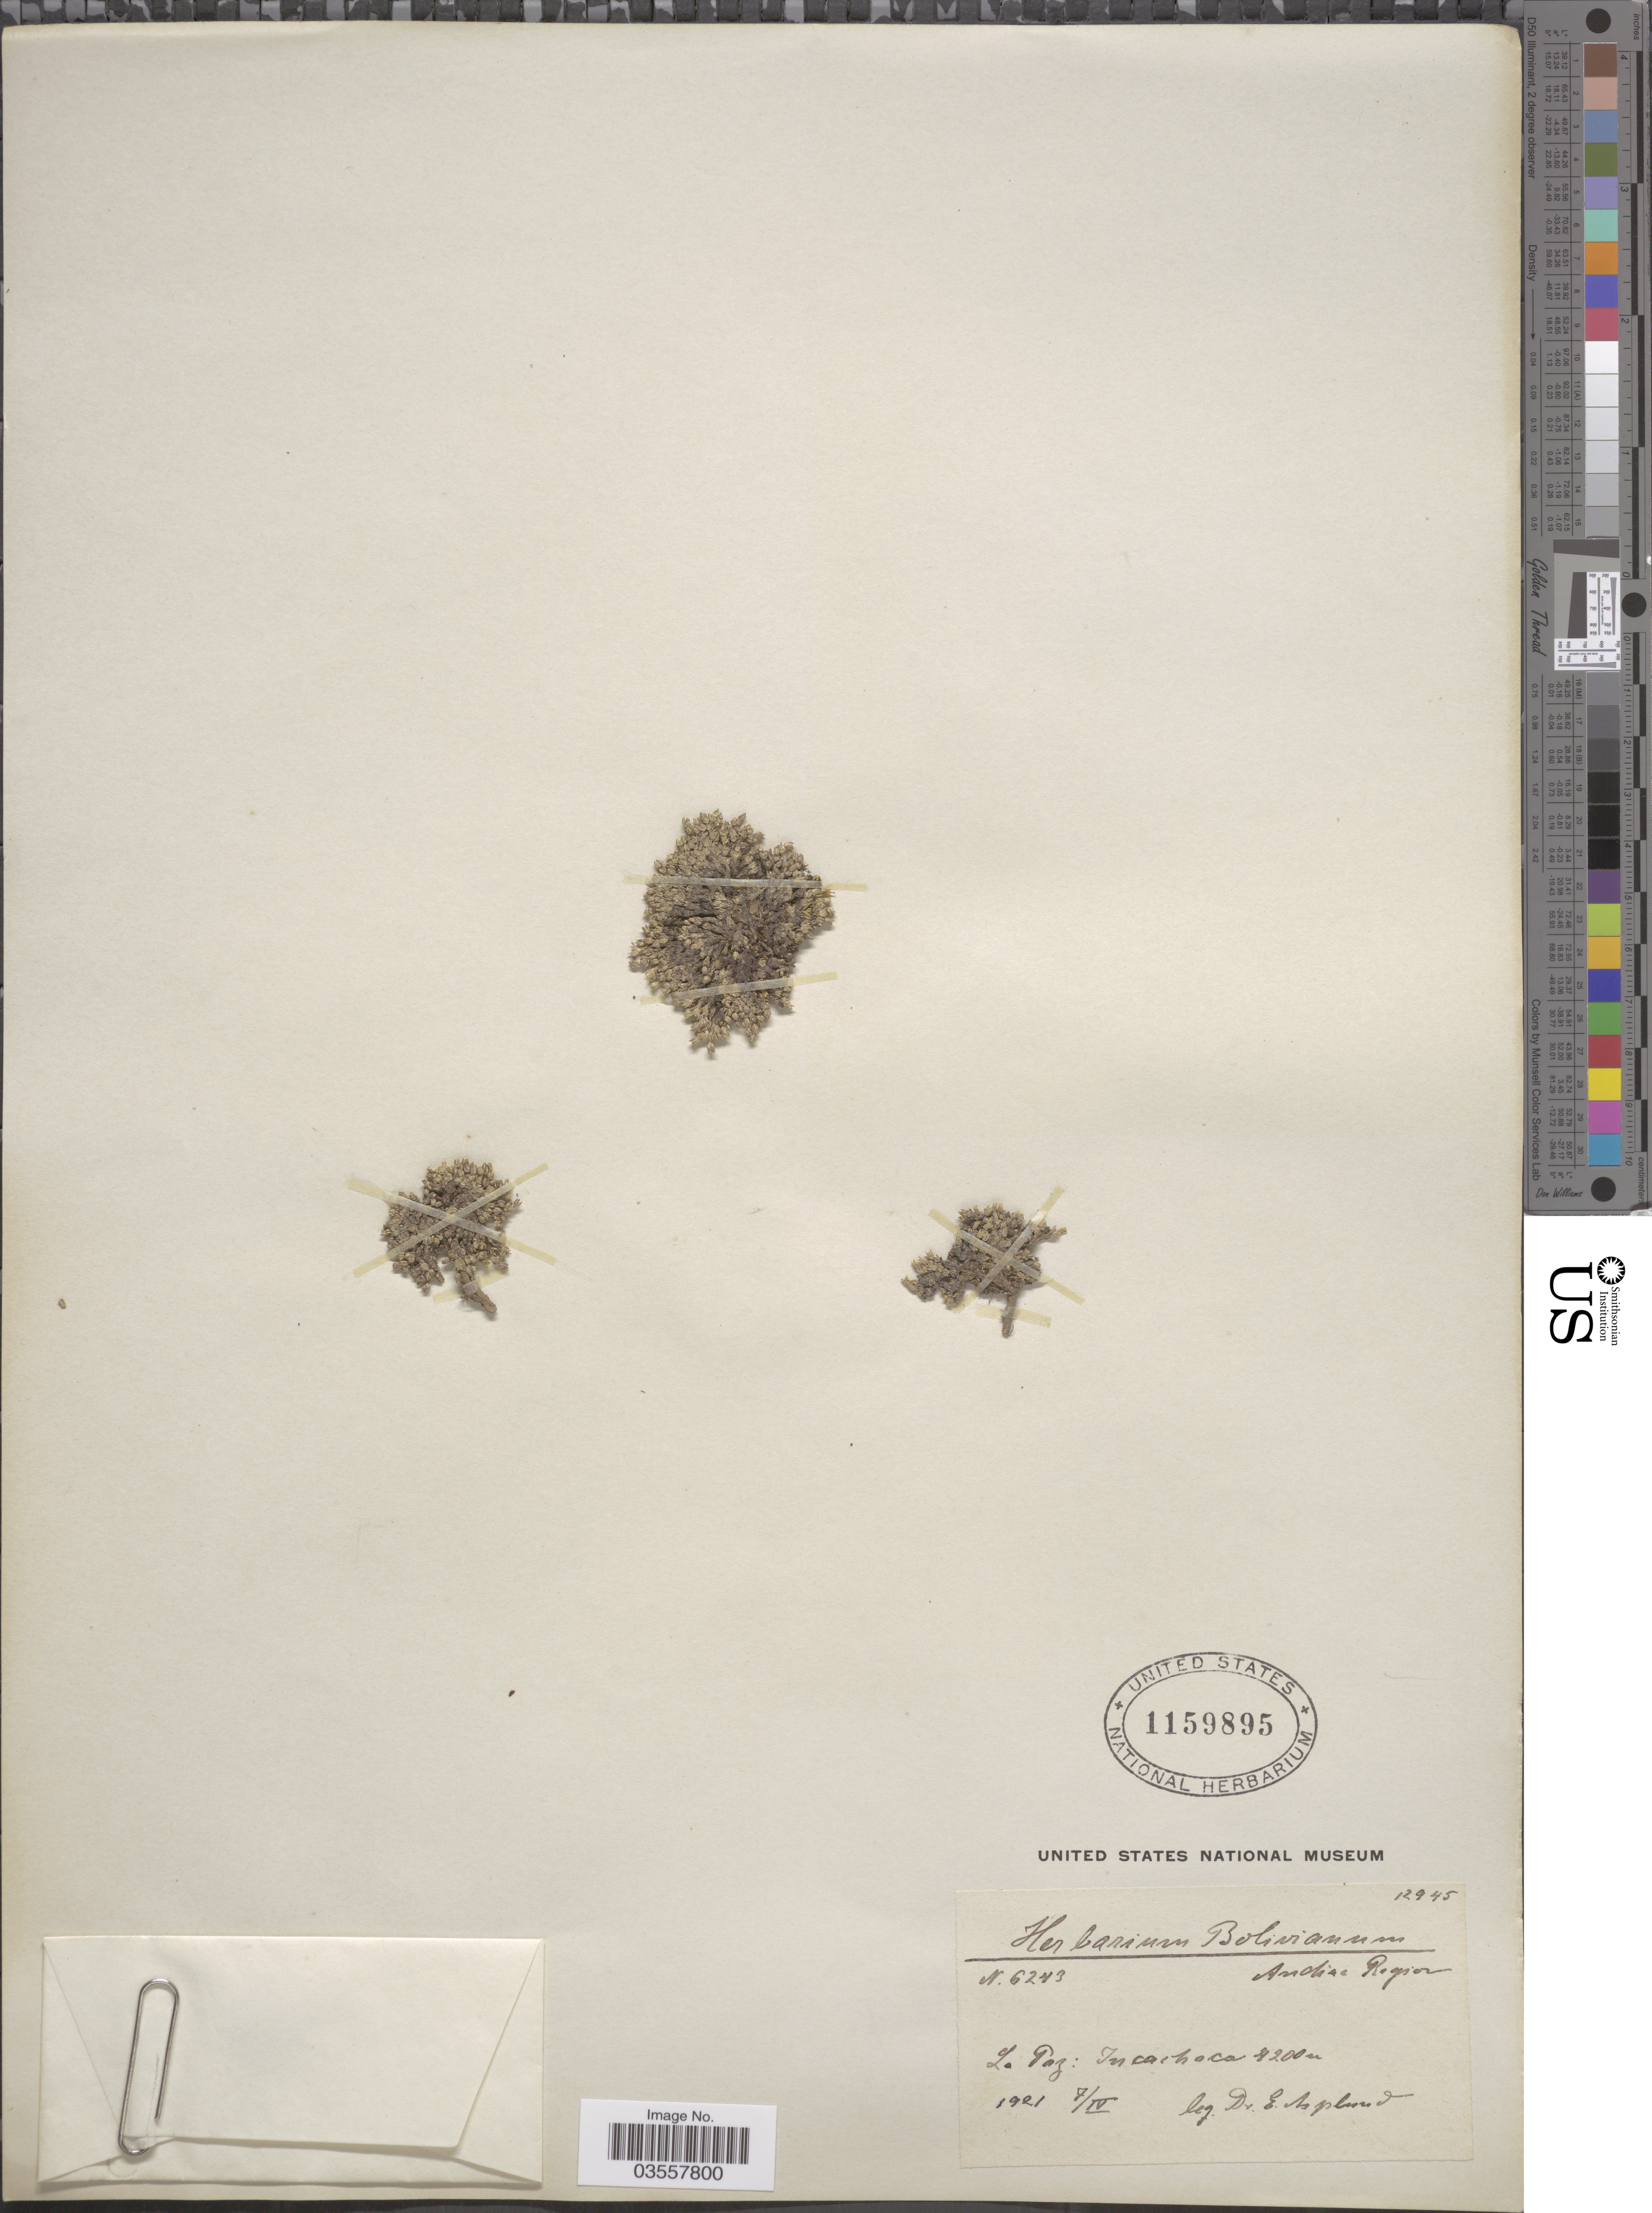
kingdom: Plantae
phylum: Tracheophyta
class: Magnoliopsida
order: Caryophyllales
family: Caryophyllaceae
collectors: E. Asplund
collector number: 6243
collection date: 1921-04-07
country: Bolivia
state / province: La Paz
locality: La Paz: Incachaca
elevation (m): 4200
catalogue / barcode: US 1159895